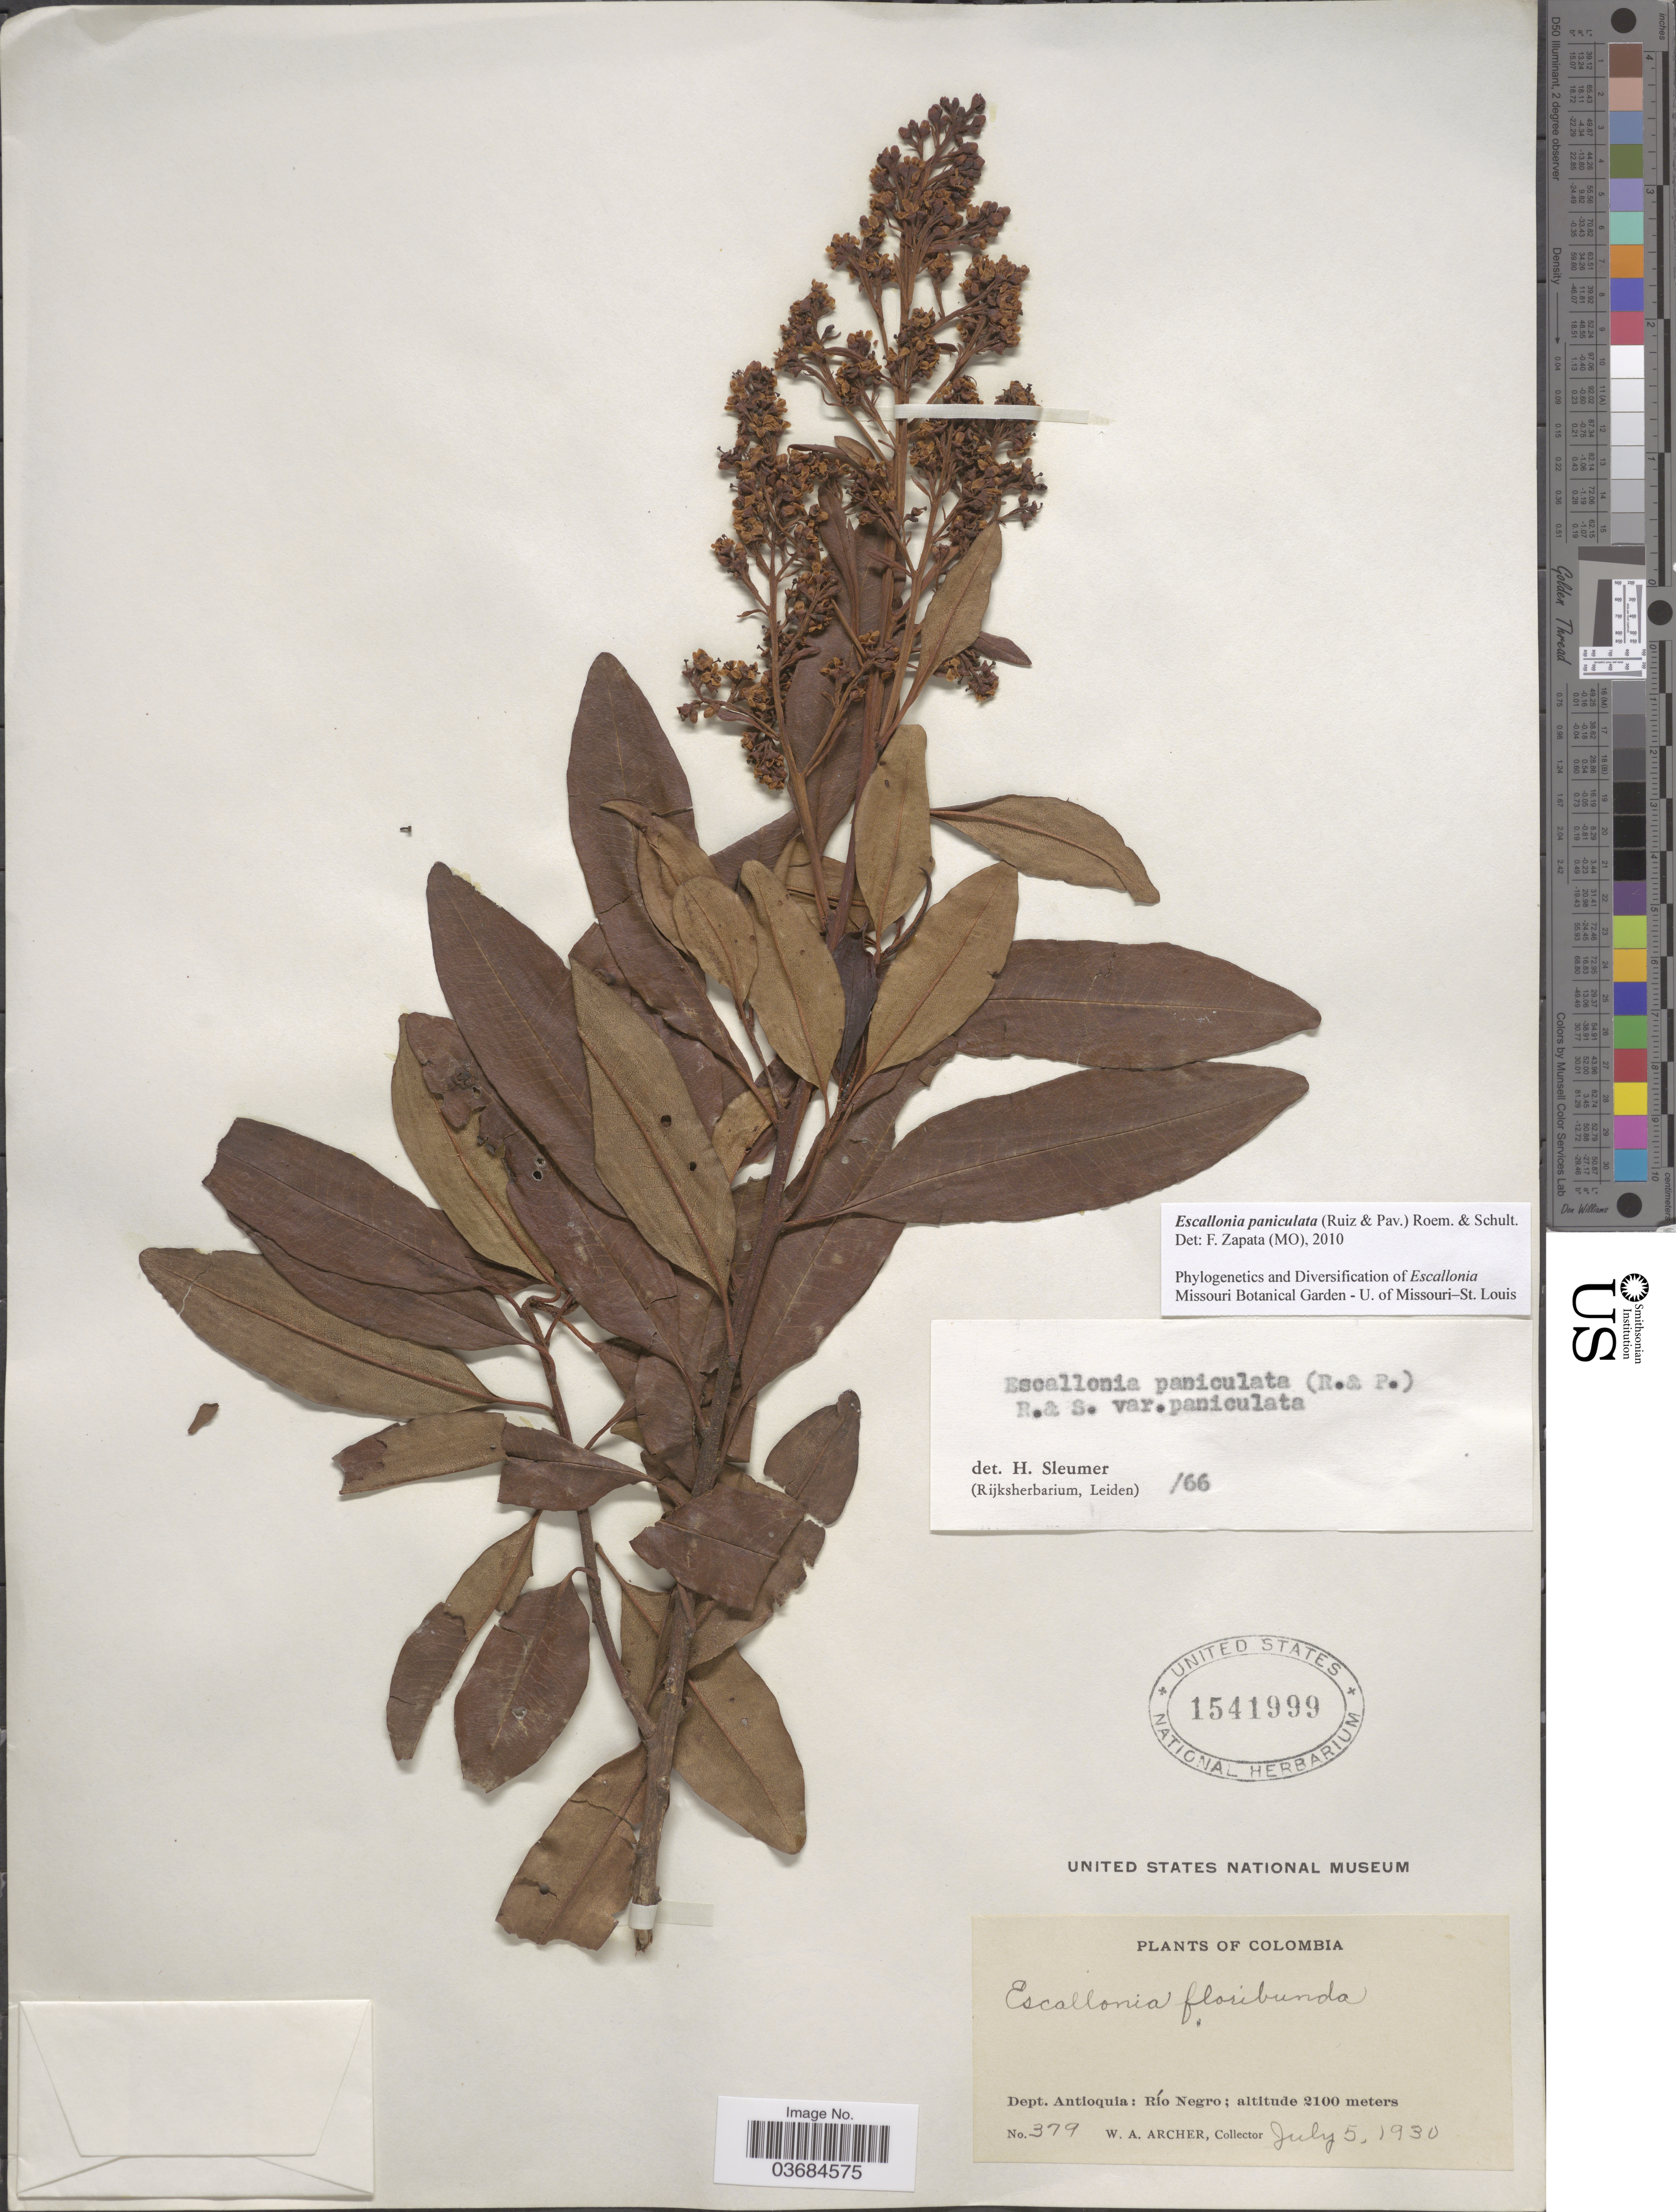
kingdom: Plantae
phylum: Tracheophyta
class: Magnoliopsida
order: Escalloniales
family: Escalloniaceae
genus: Escallonia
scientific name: Escallonia paniculata var. paniculata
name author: (Ruiz & Pav.) Roem. & Schult.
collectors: W. Archer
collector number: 379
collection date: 1930-07-05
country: Colombia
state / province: Antioquia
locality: Dept. Antioquia: Río Negro.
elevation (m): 2100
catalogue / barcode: US 1541999